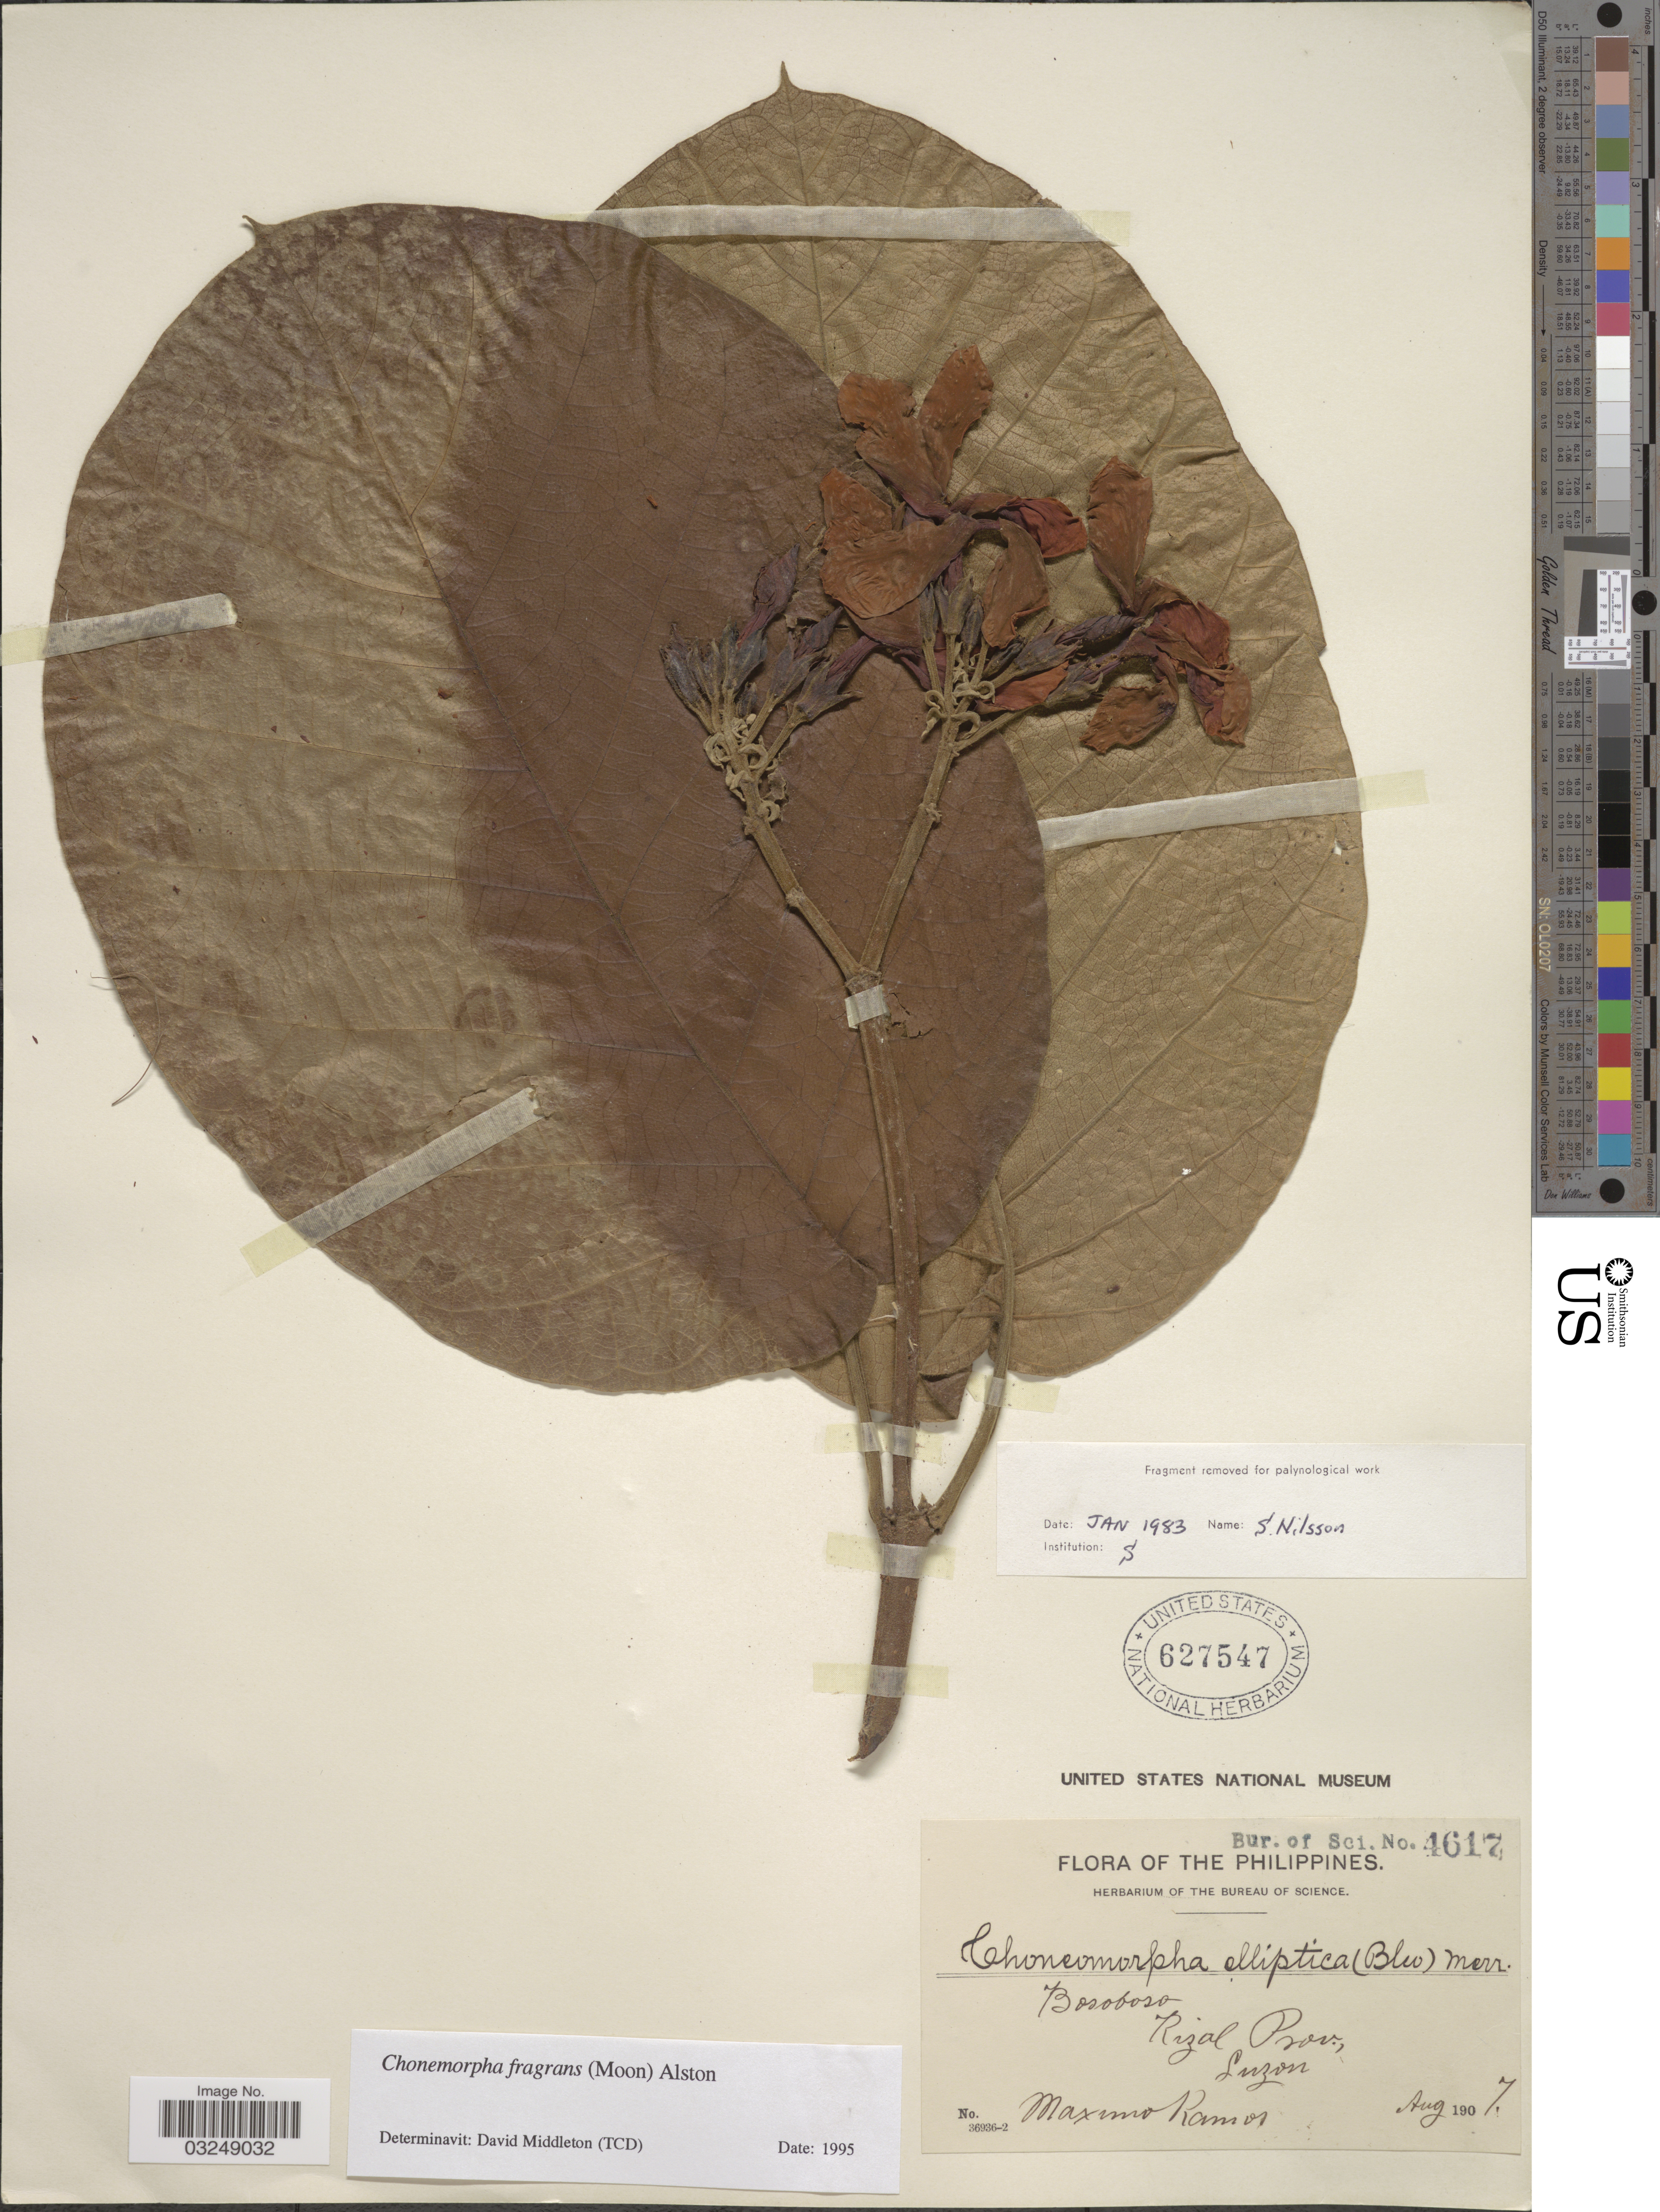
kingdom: Plantae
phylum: Tracheophyta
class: Magnoliopsida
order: Gentianales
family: Apocynaceae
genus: Chonemorpha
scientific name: Chonemorpha fragrans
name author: (K.H. Moon) Alston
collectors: M. Ramos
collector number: Bur. of Sci. 4617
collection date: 1907-08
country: Philippines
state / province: Calabarzon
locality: Bosoboso, Rizal Prov., Luzon.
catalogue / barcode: US 627547